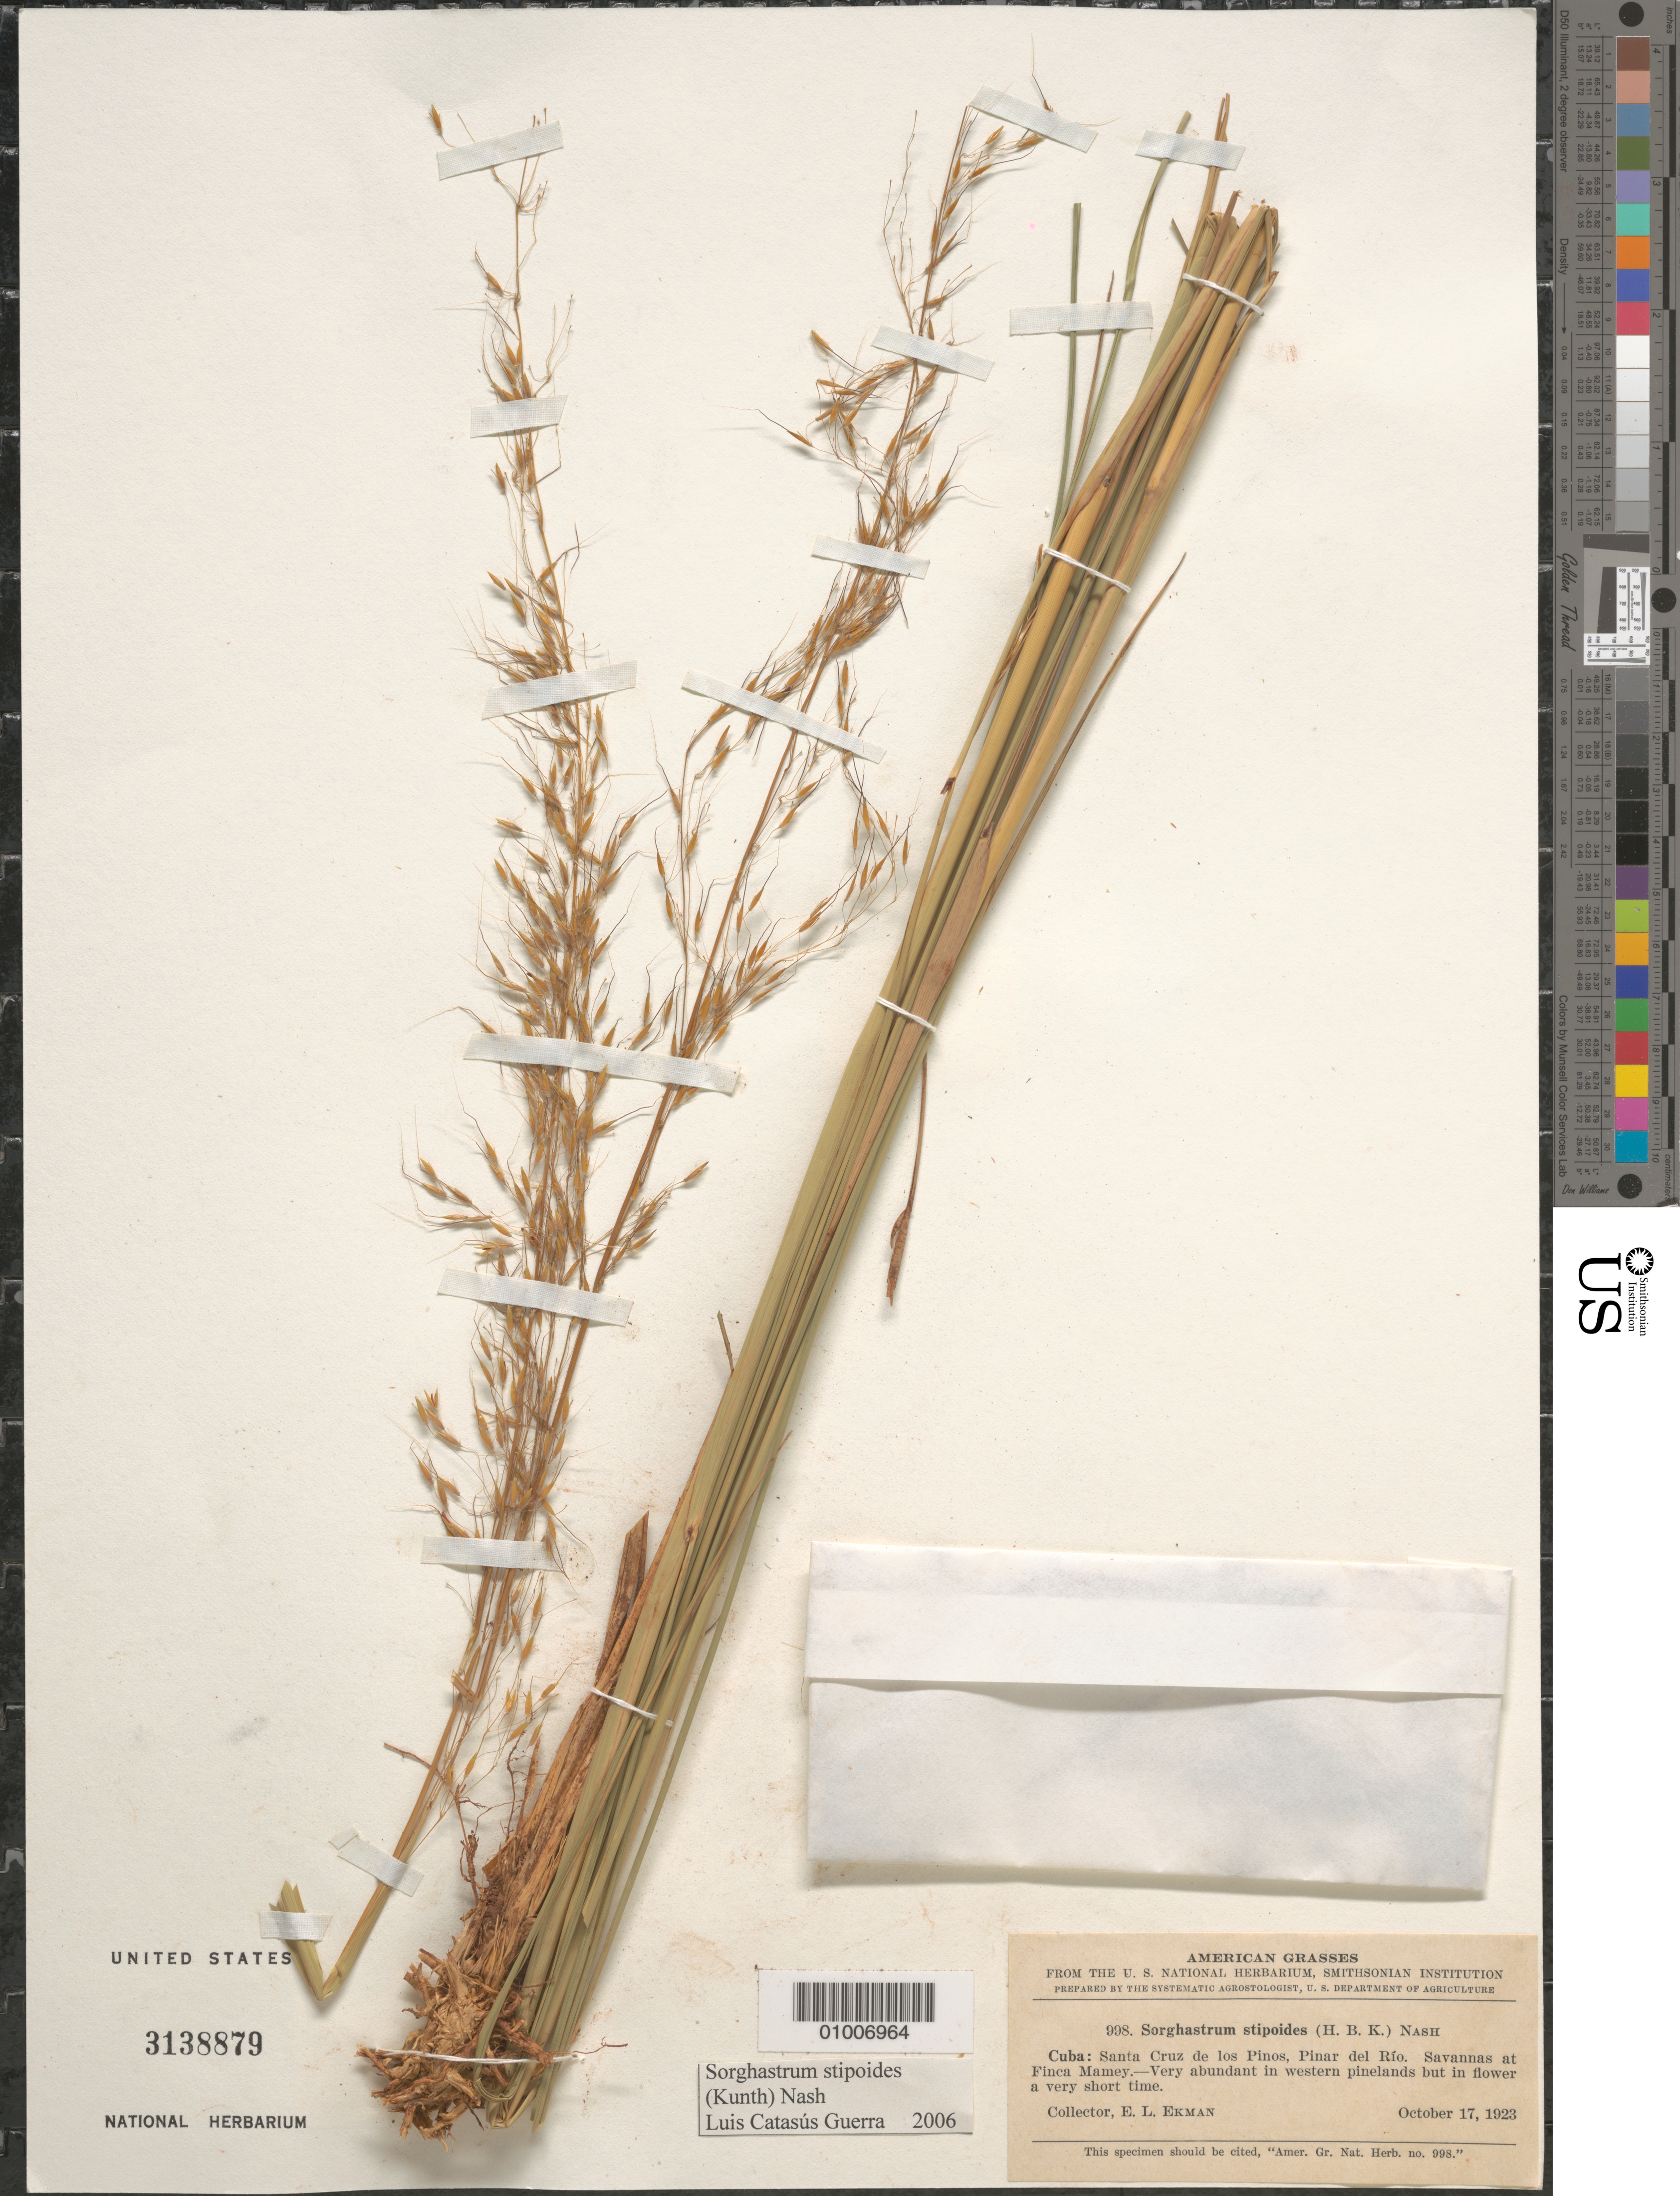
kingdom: Plantae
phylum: Tracheophyta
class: Liliopsida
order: Poales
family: Poaceae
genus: Sorghastrum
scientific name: Sorghastrum stipoides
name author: (Kunth) Nash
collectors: E. L. Ekman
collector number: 998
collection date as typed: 17 Oct 1923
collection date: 1923-10-17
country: Cuba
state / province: Pinar del Rio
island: Cuba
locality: Savannas at Finca Mamey- Very abundant in western pinelands but in flower a very short time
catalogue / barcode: US 3138879